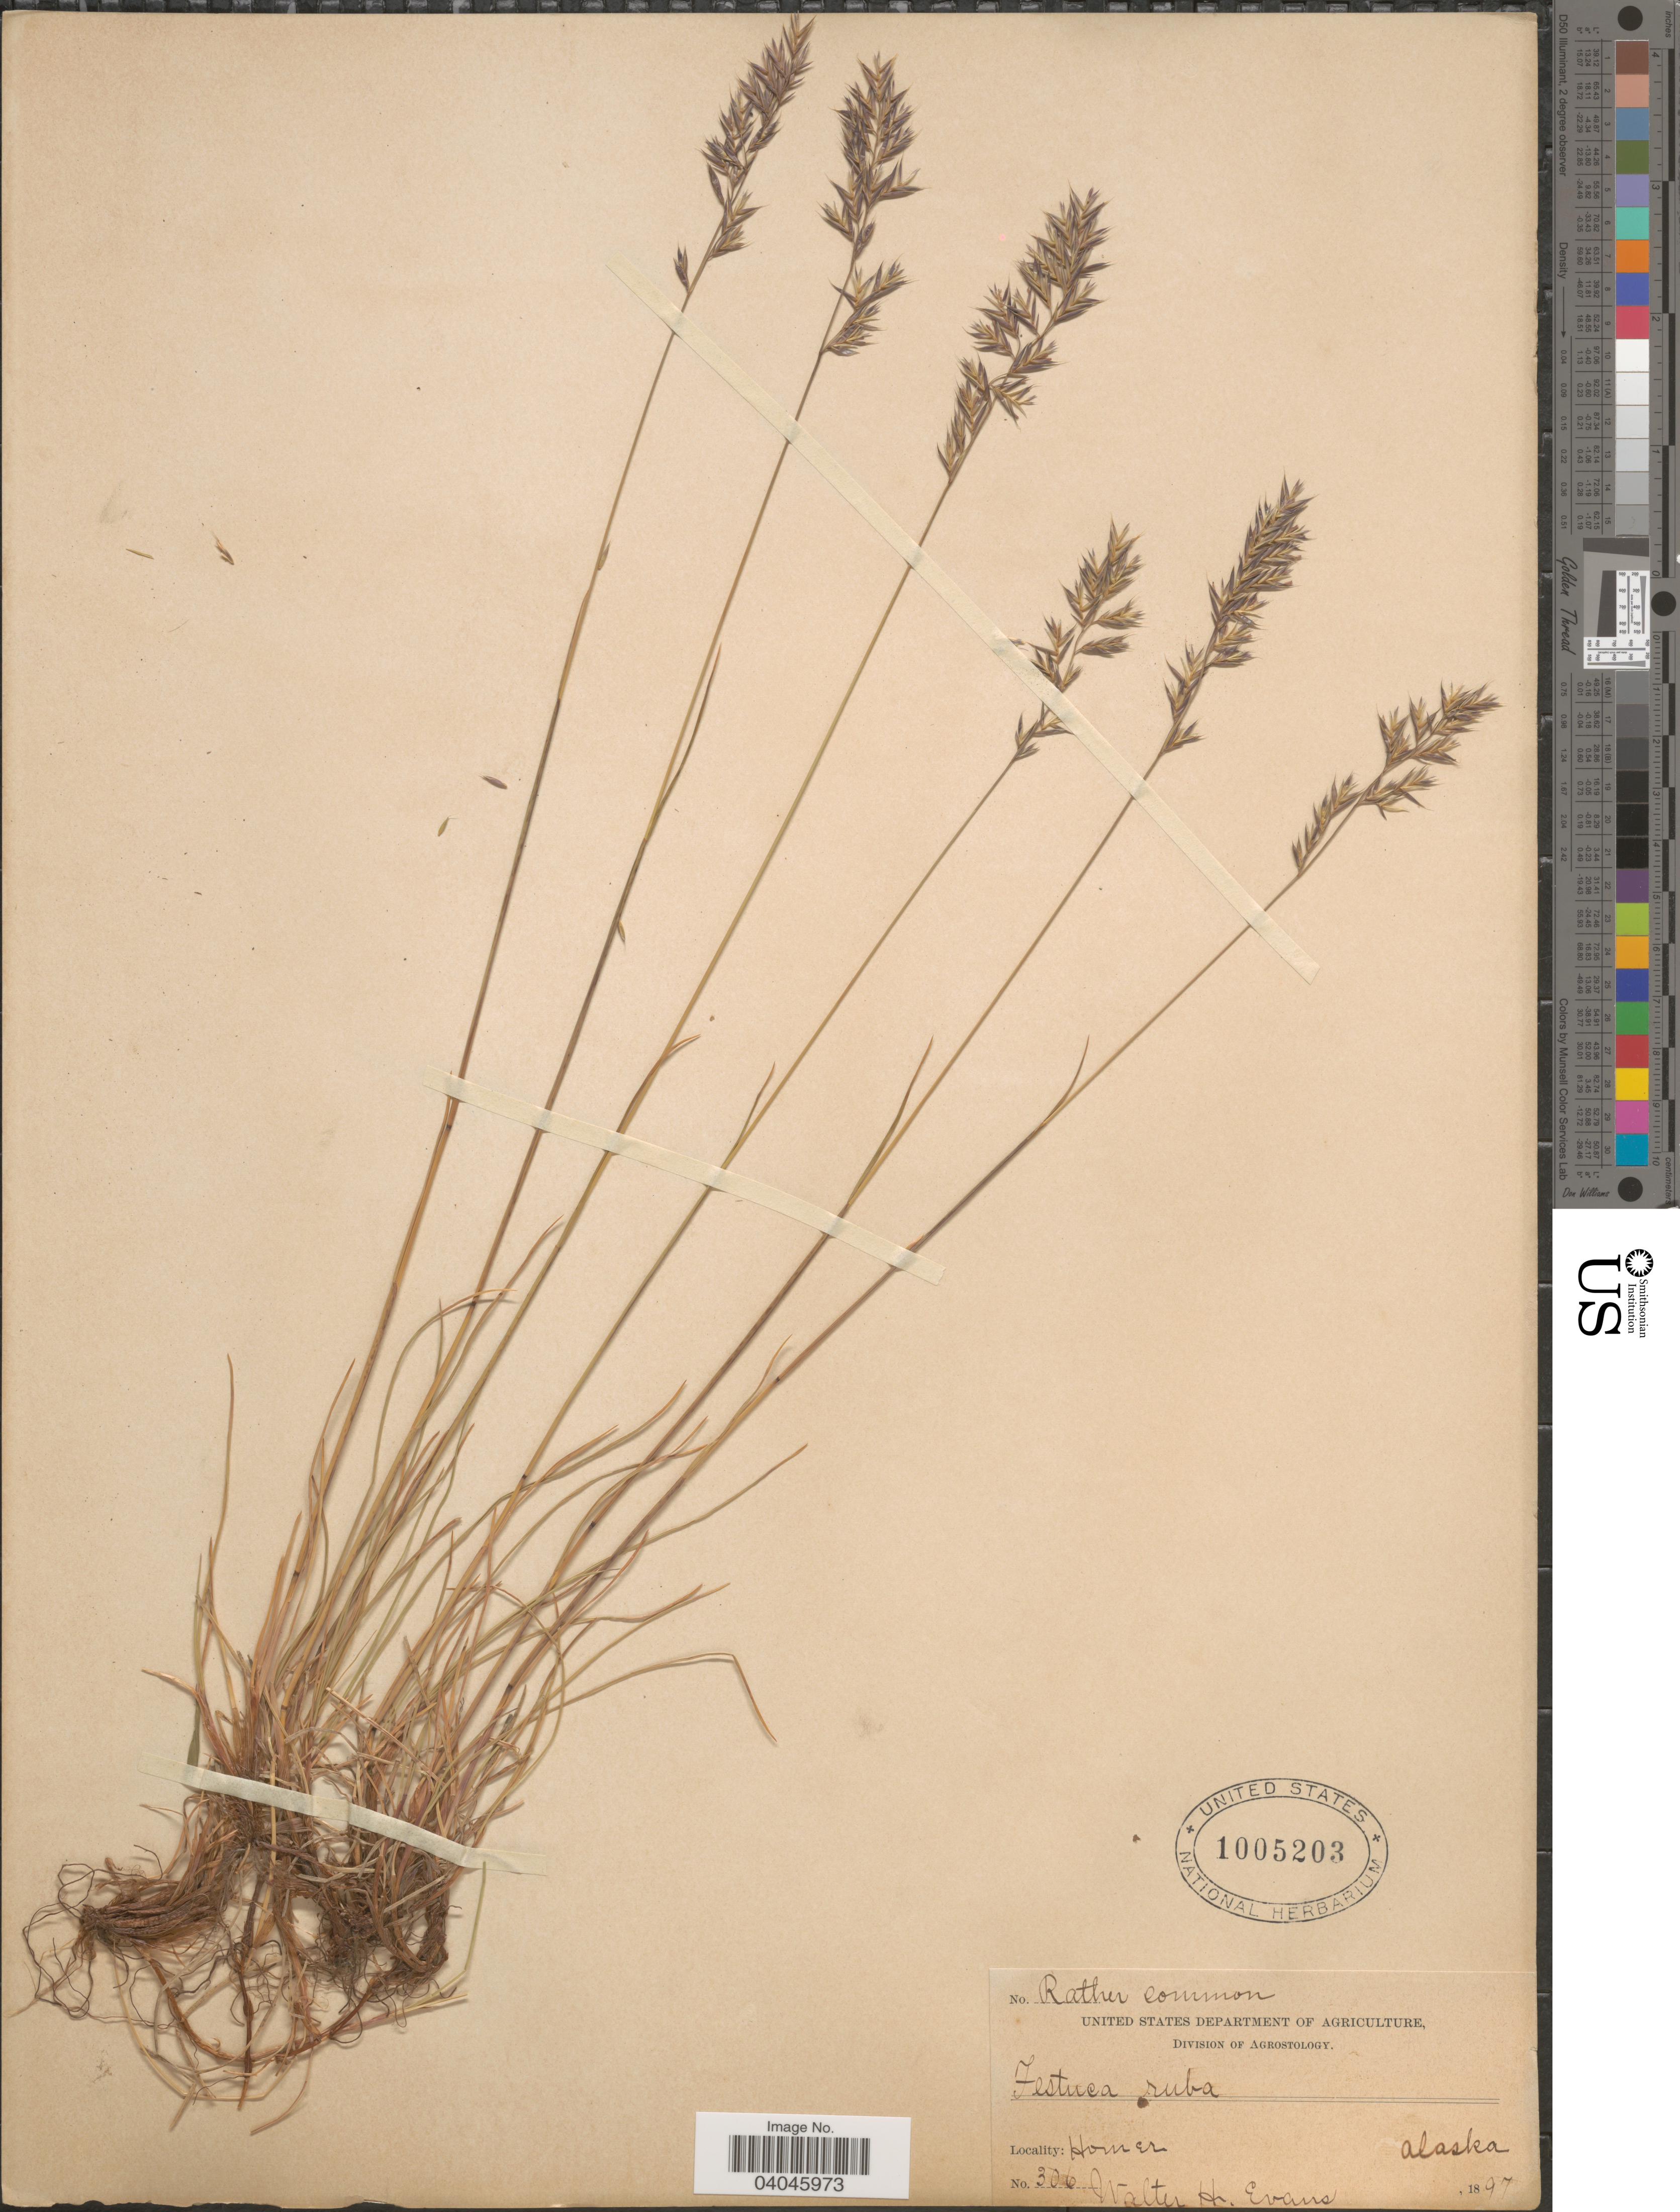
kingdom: Plantae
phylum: Tracheophyta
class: Liliopsida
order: Poales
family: Poaceae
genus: Festuca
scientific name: Festuca rubra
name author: L.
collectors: W. H. Evans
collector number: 306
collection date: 1897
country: United States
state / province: Alaska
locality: Homer.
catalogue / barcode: US 1005203